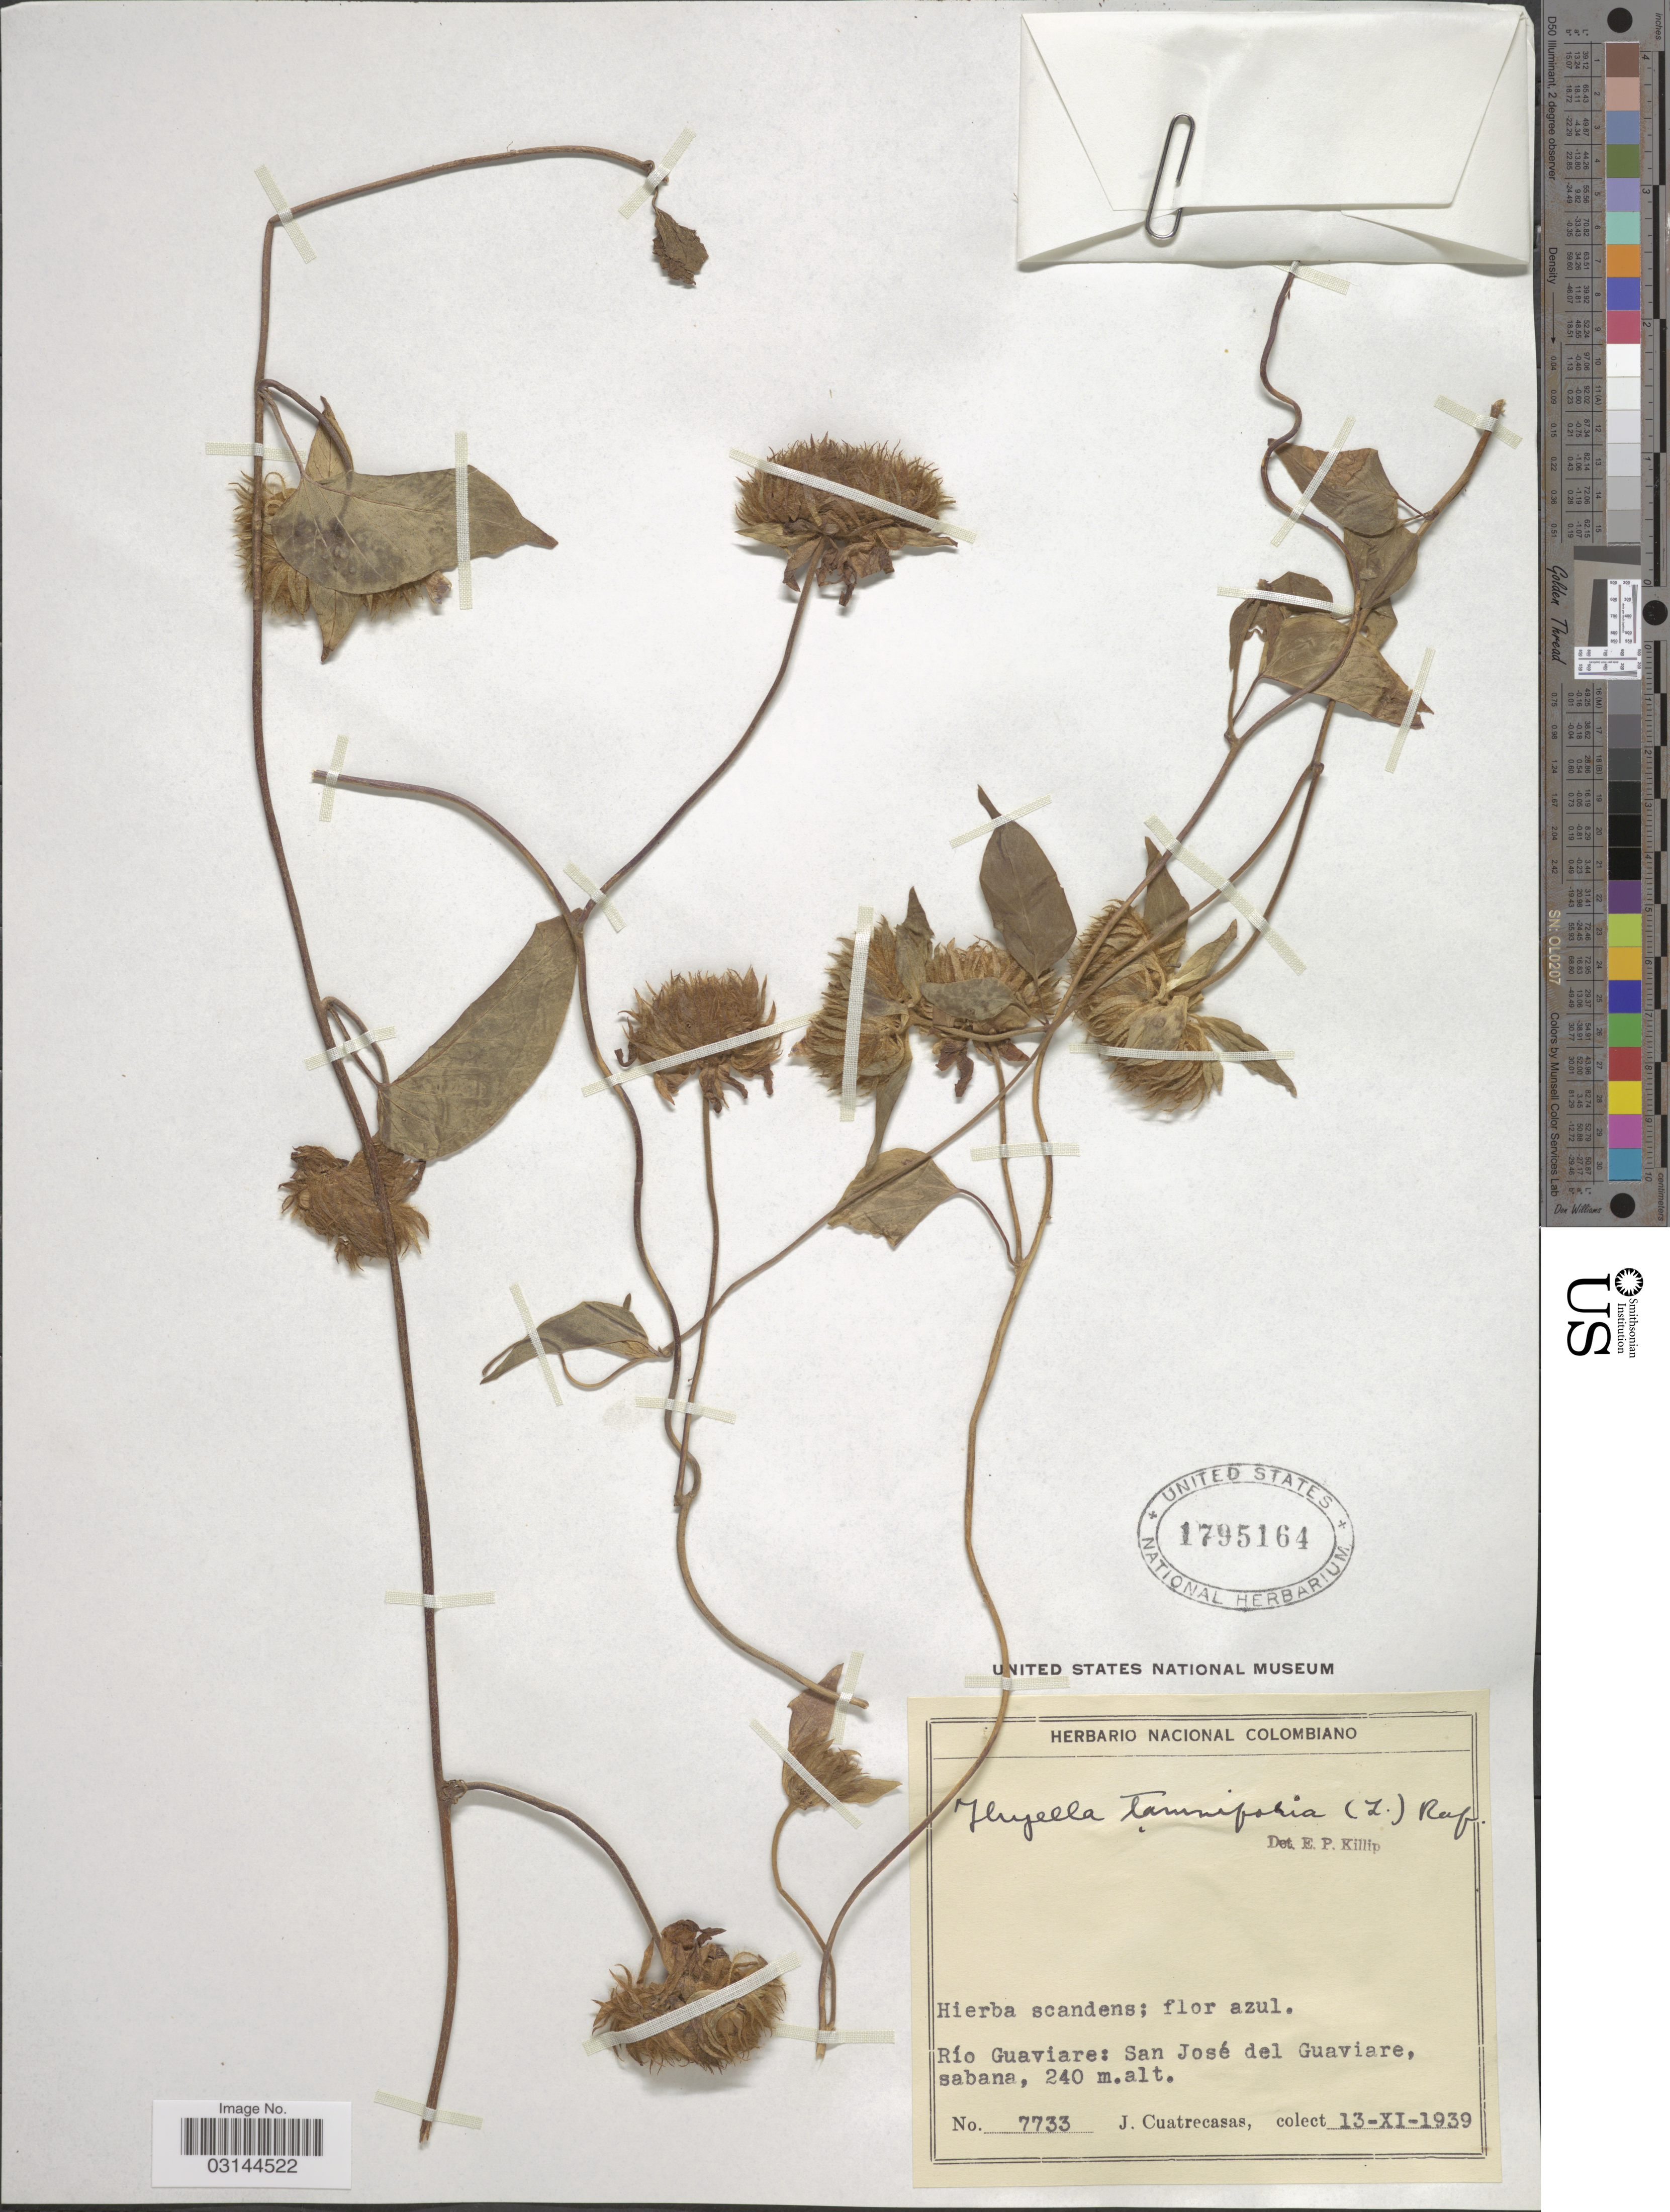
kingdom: Plantae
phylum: Tracheophyta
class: Magnoliopsida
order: Solanales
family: Convolvulaceae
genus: Jacquemontia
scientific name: Jacquemontia tamnifolia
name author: (L.) Griseb.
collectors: J. Cuatrecasas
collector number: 7733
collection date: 1939-11-13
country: Colombia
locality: Río Guaviare: San José del Guaviare.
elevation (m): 240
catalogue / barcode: US 1795164